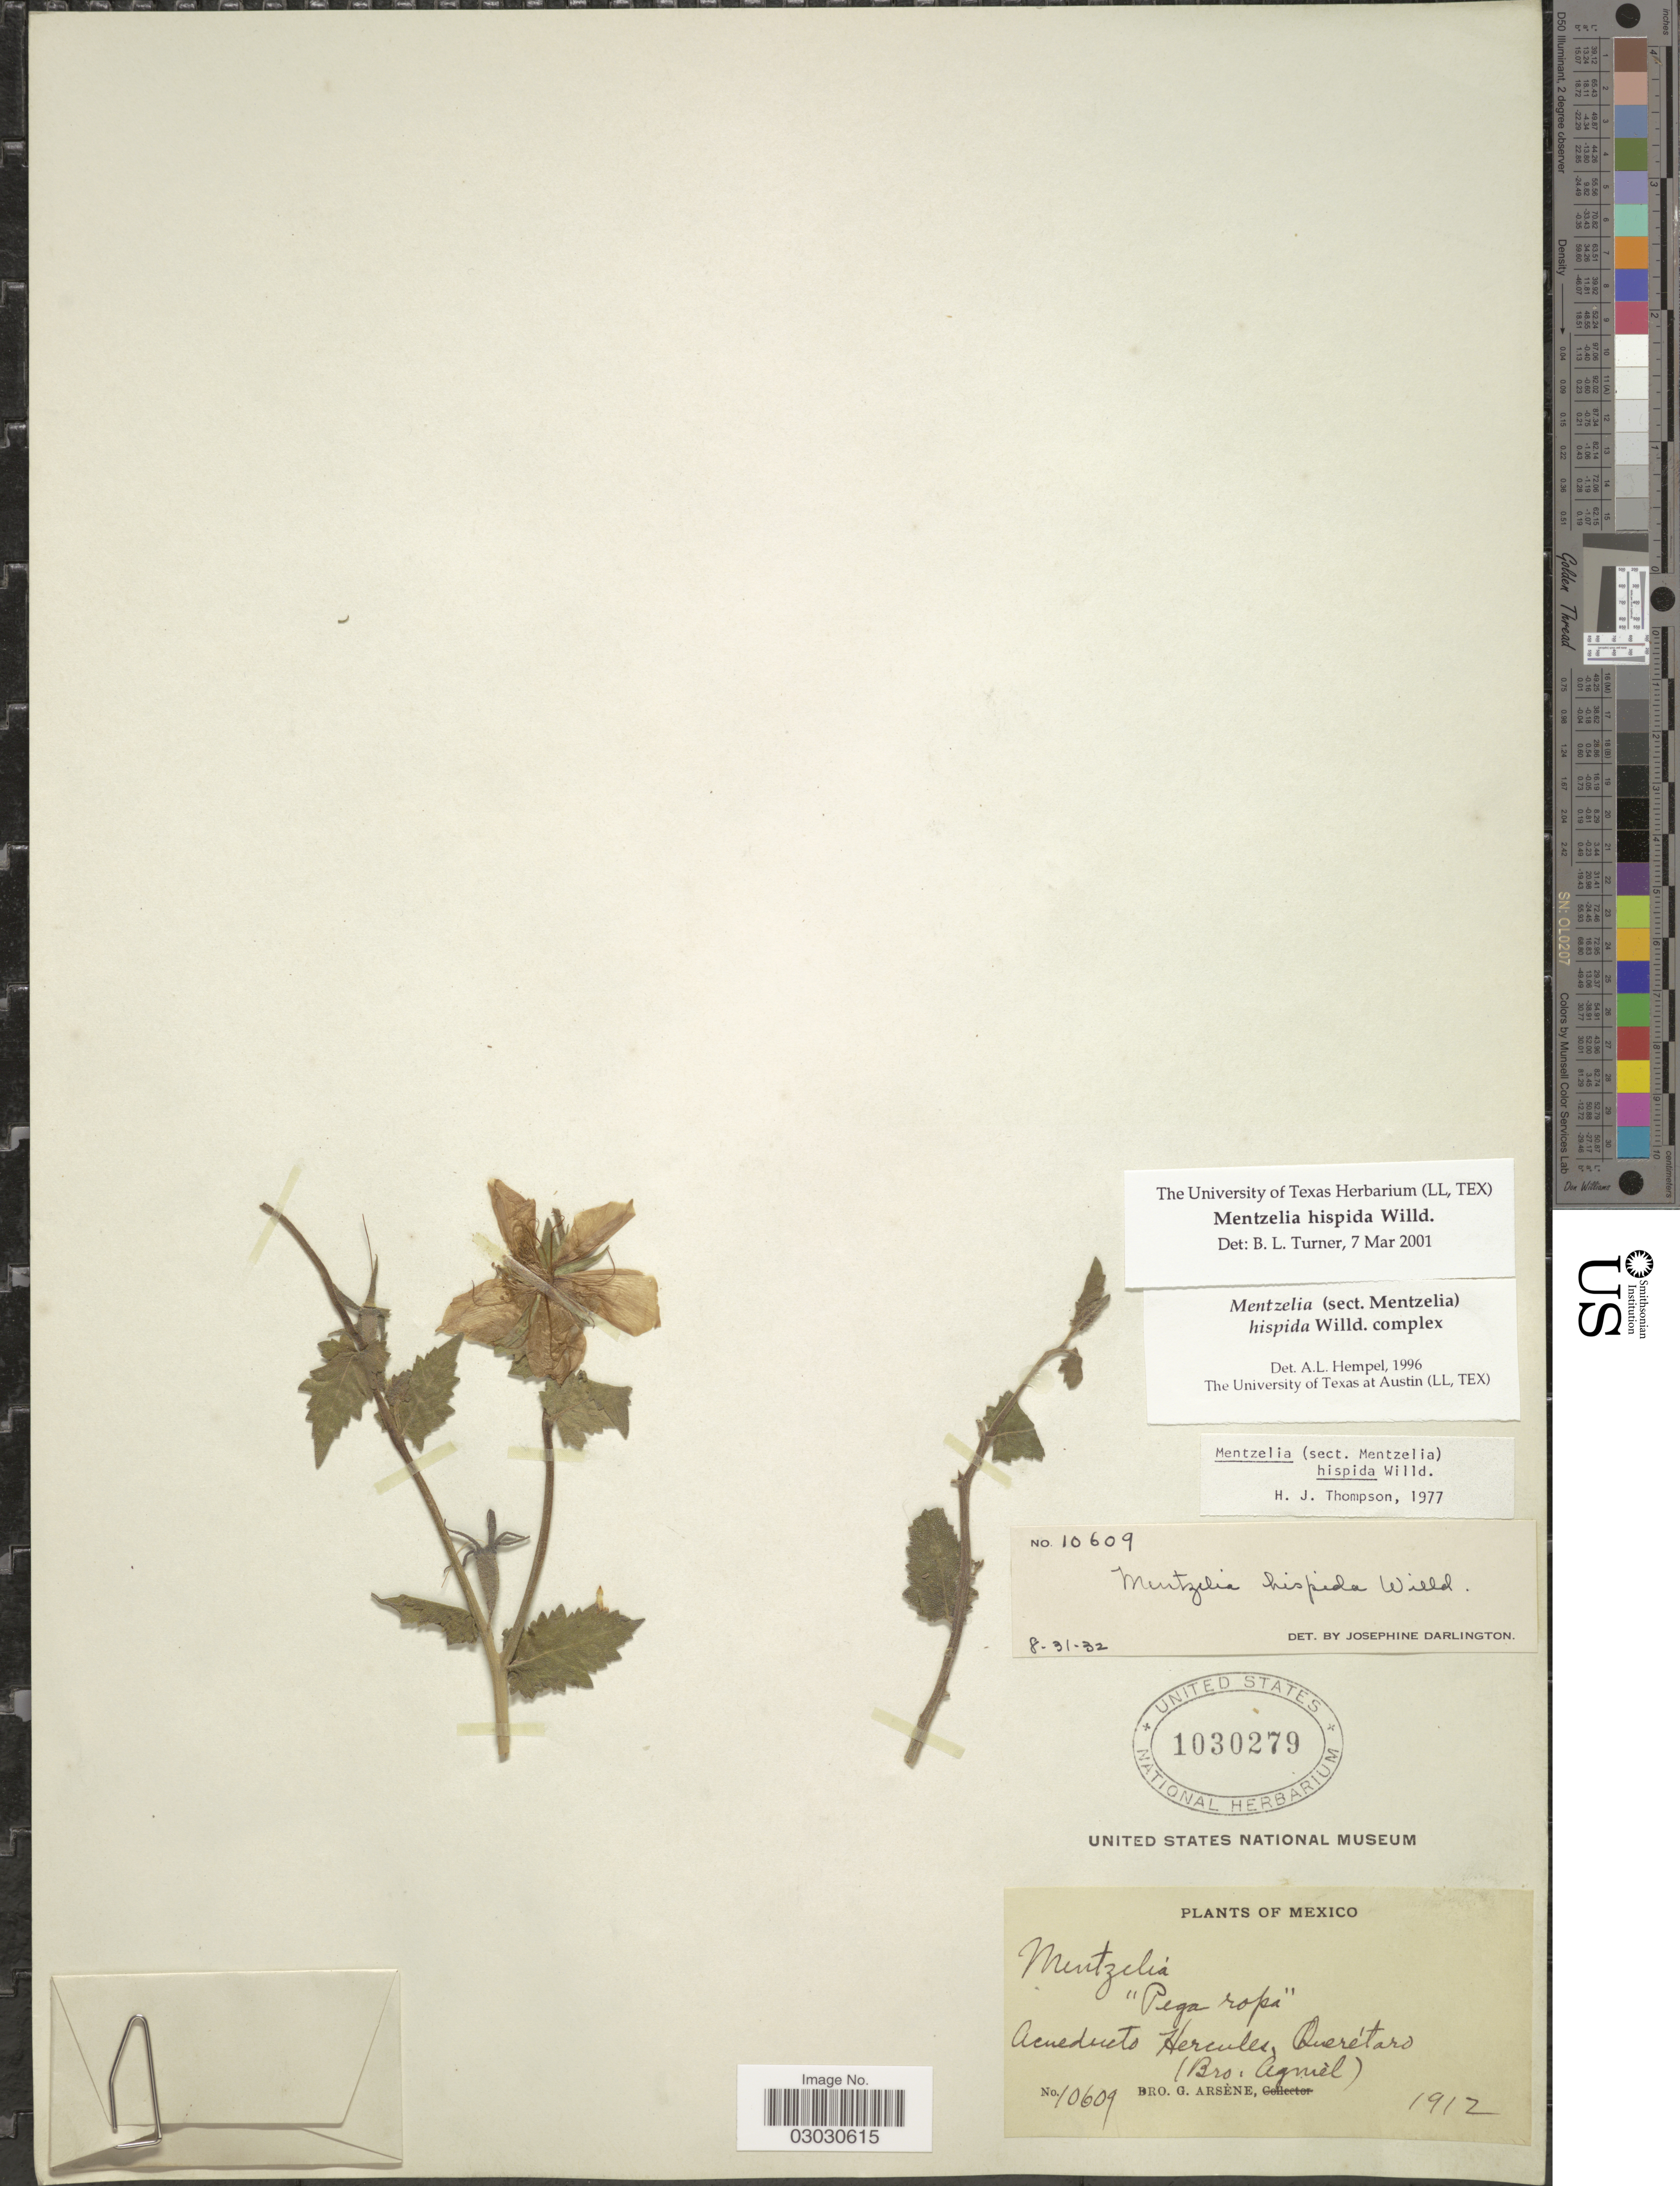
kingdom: Plantae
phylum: Tracheophyta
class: Magnoliopsida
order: Cornales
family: Loasaceae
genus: Mentzelia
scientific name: Mentzelia hispida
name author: Willd.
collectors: Bro. Agniel & Bro. G. Arsène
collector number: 10609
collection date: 1912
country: Mexico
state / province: Querétaro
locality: Acueducto Hercules.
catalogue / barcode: US 1030279